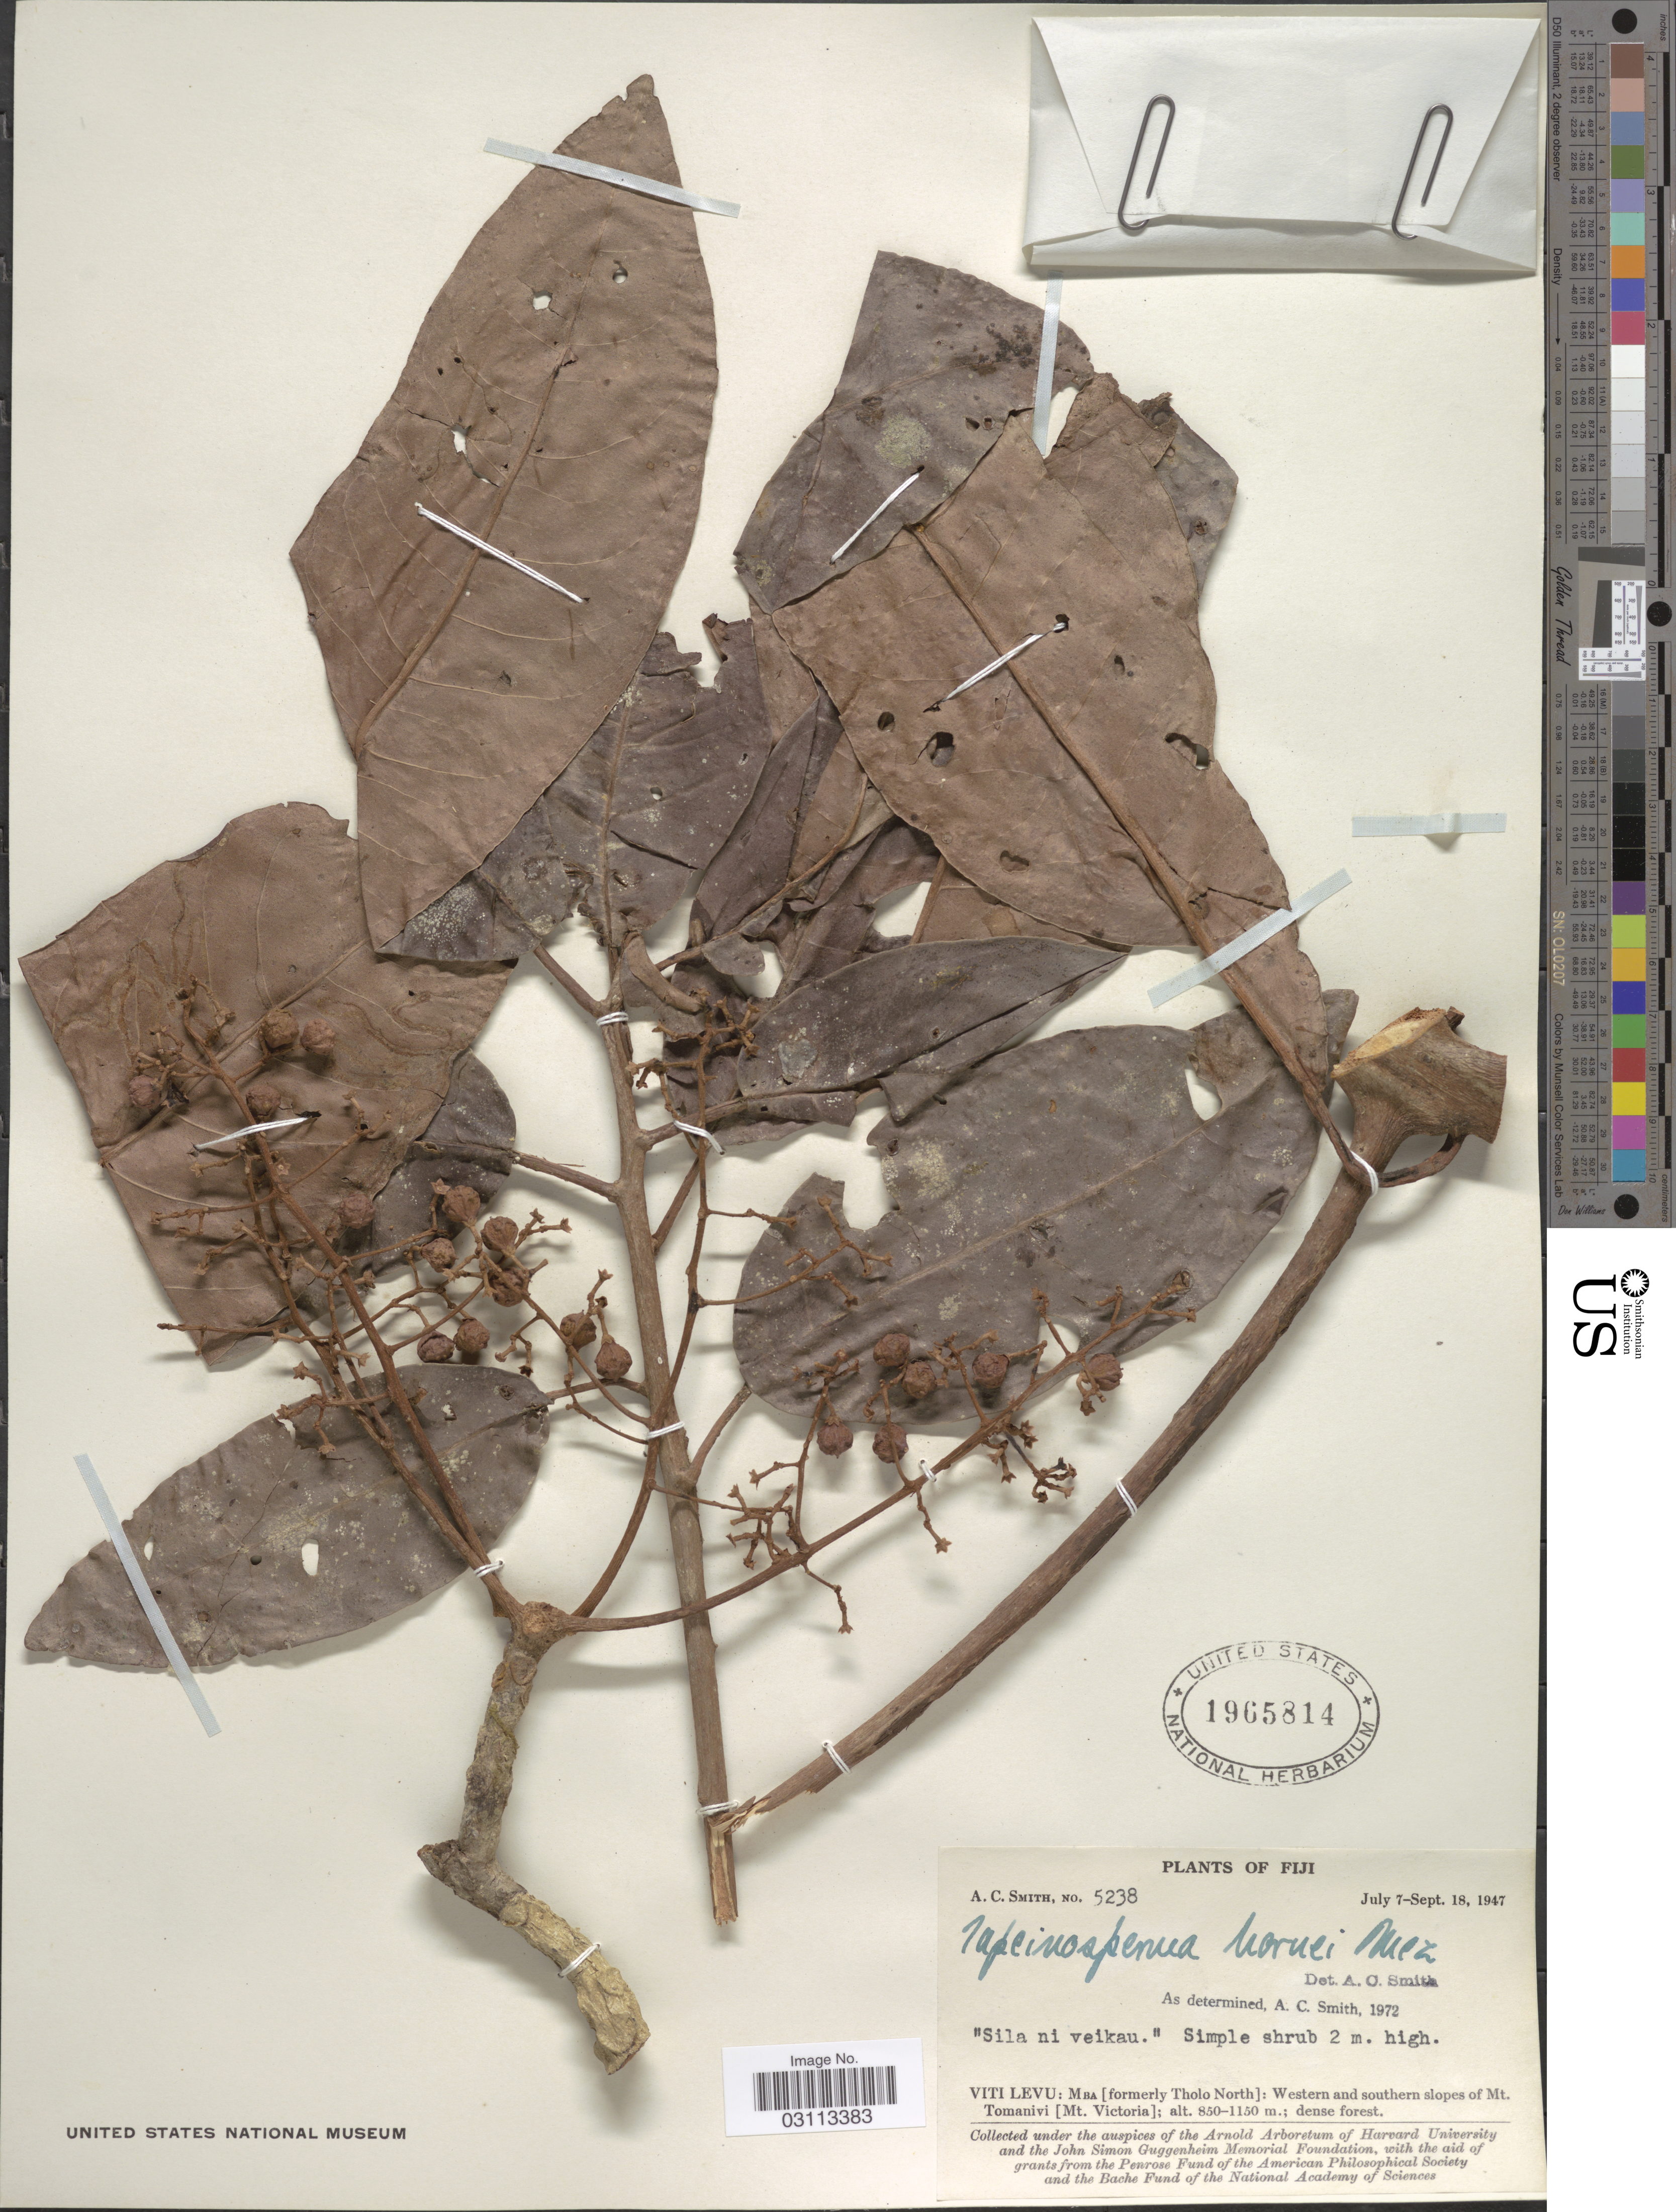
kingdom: Plantae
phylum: Tracheophyta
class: Magnoliopsida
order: Ericales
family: Primulaceae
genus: Tapeinosperma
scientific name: Tapeinosperma hornei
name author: Mez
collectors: A. C. Smith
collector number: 5238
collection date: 1947-07-07/1947-09-18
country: Fiji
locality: Viti Levu: Mba [formerly Tholo North]: Western and southern slopes of Mt. Tomanivi [Mt. Victoria].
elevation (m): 850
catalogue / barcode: US 1965814